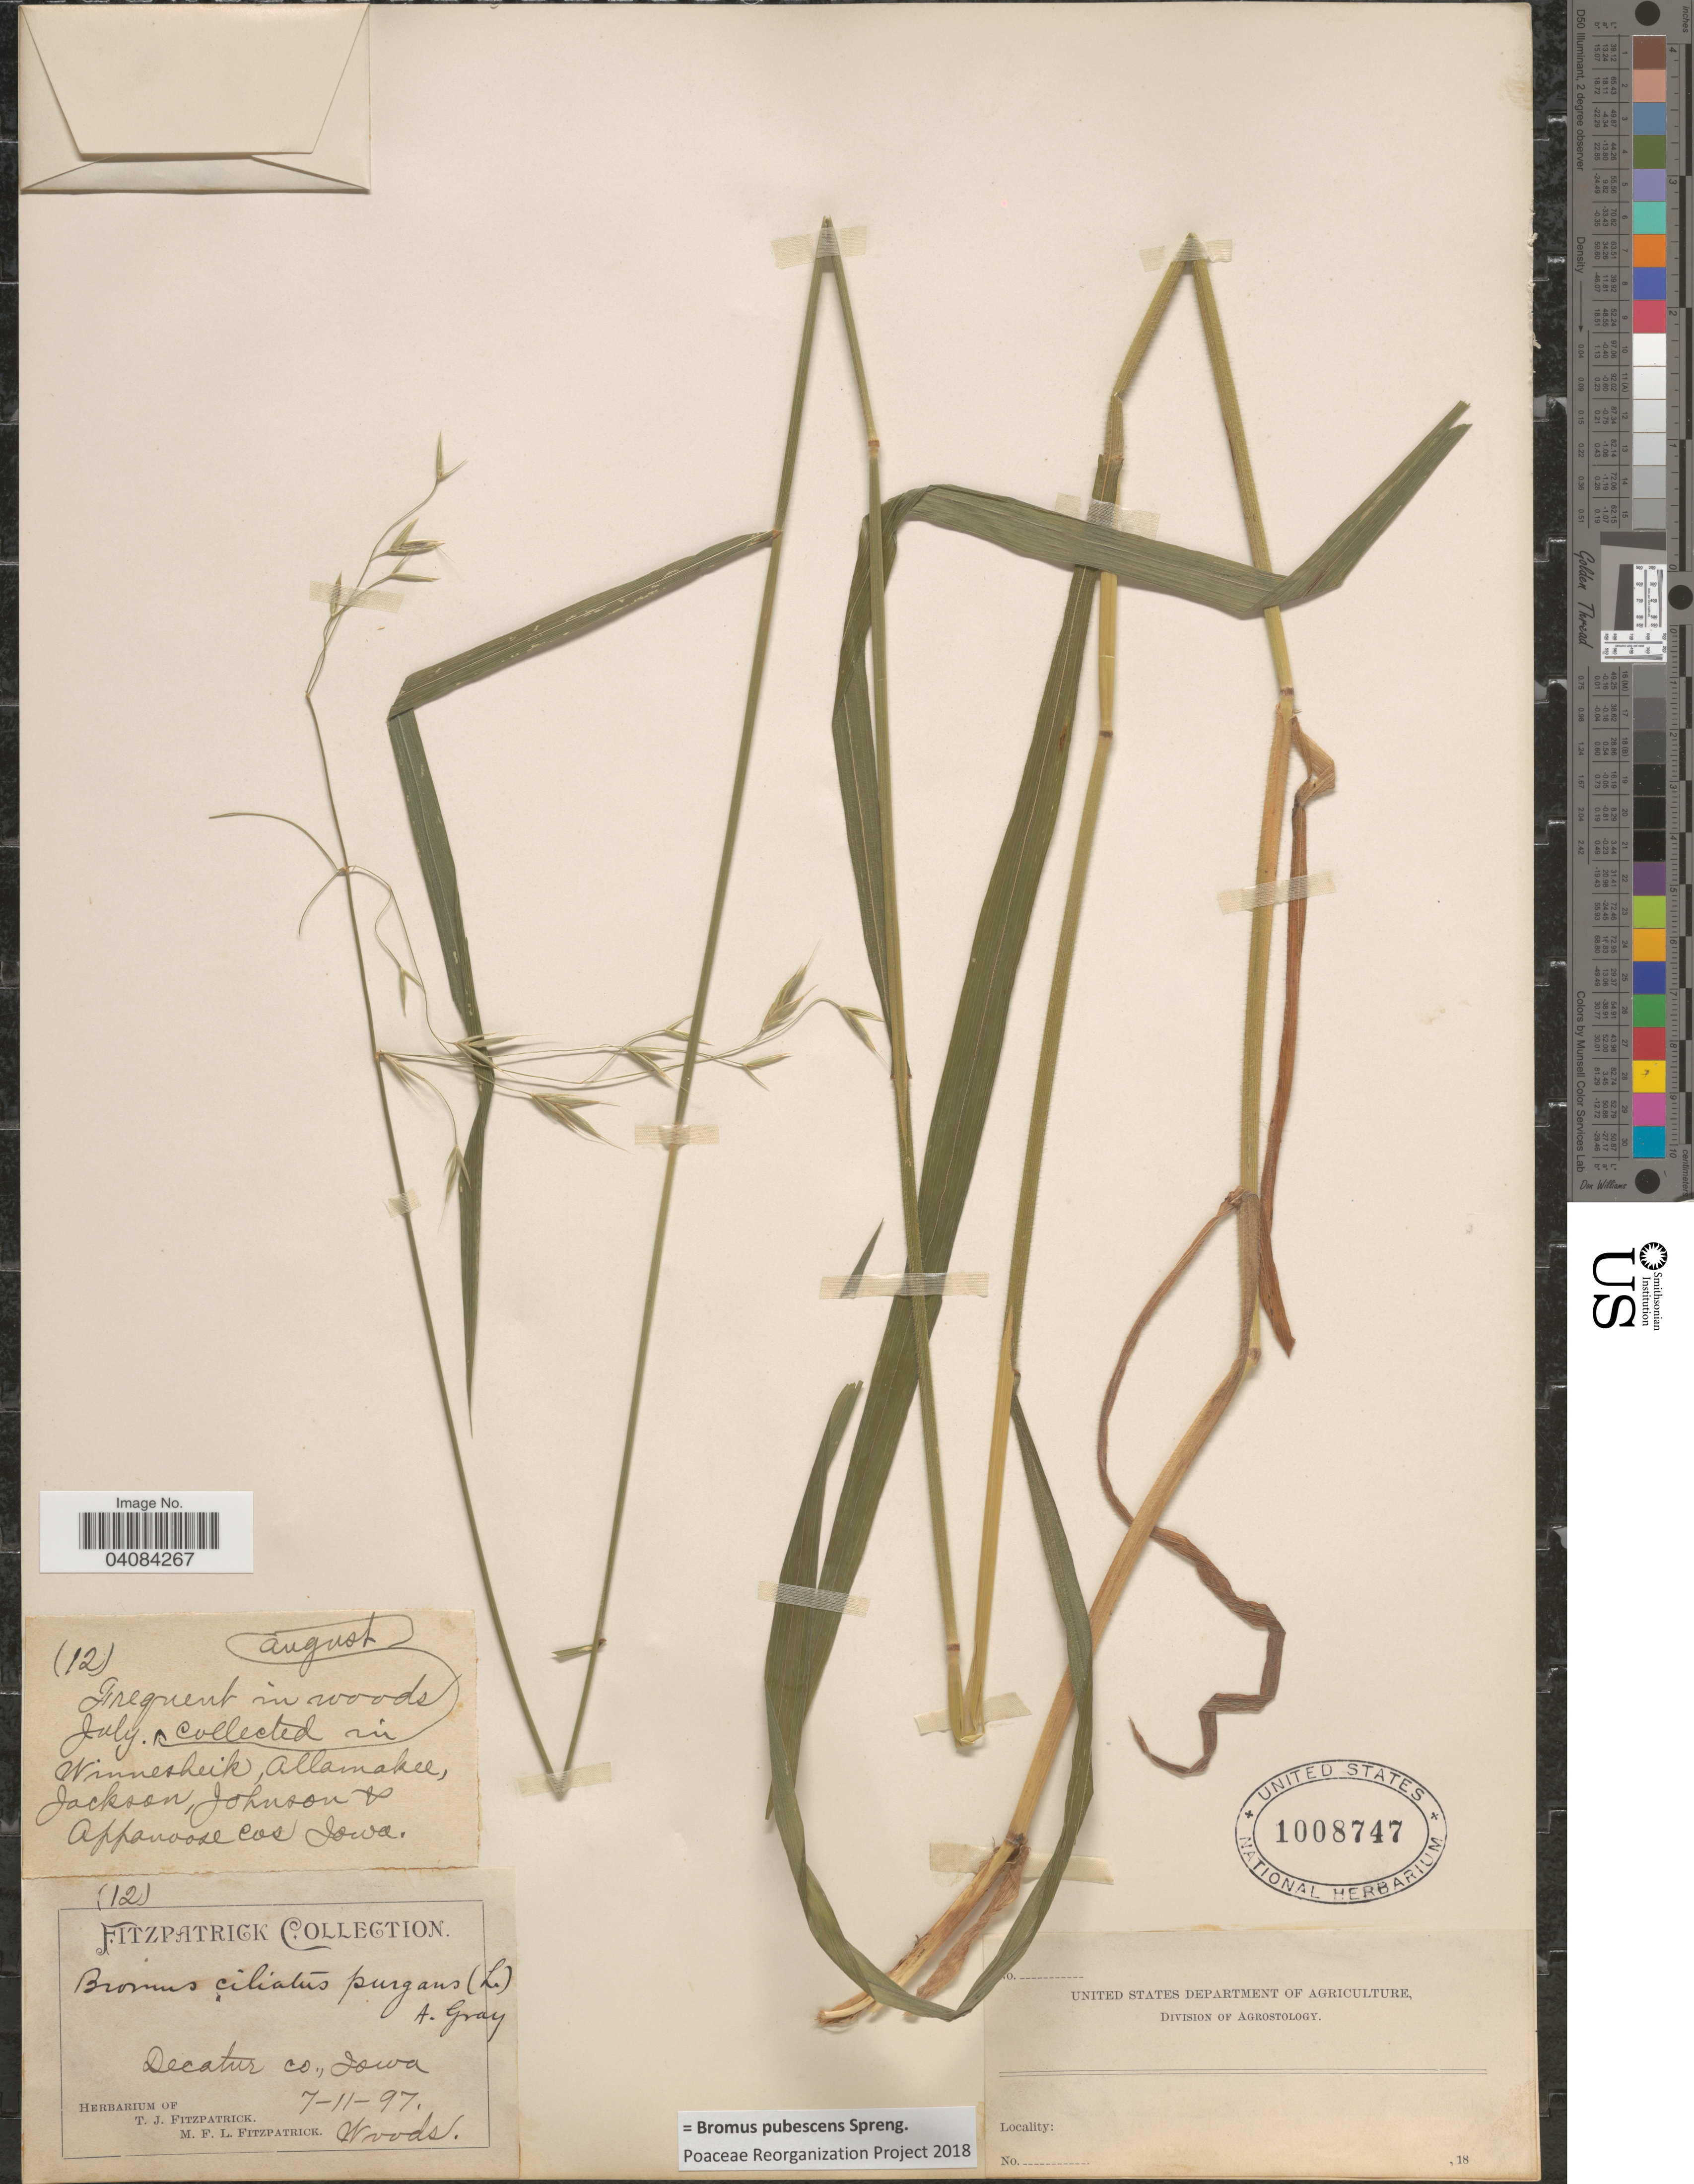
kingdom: Plantae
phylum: Tracheophyta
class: Liliopsida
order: Poales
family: Poaceae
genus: Bromus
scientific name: Bromus pubescens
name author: Muhl. ex Willd.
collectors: ex herb. T. J. Fitzpatrick M. F. L. Fitzpatrick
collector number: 12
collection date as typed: Transcribed d/m/y: 11/7/97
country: United States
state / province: Iowa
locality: Winneshiek, Allamakee, Jackson, Johnson & Appanoose Cos. Decatur Co.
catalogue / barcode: US 1008747